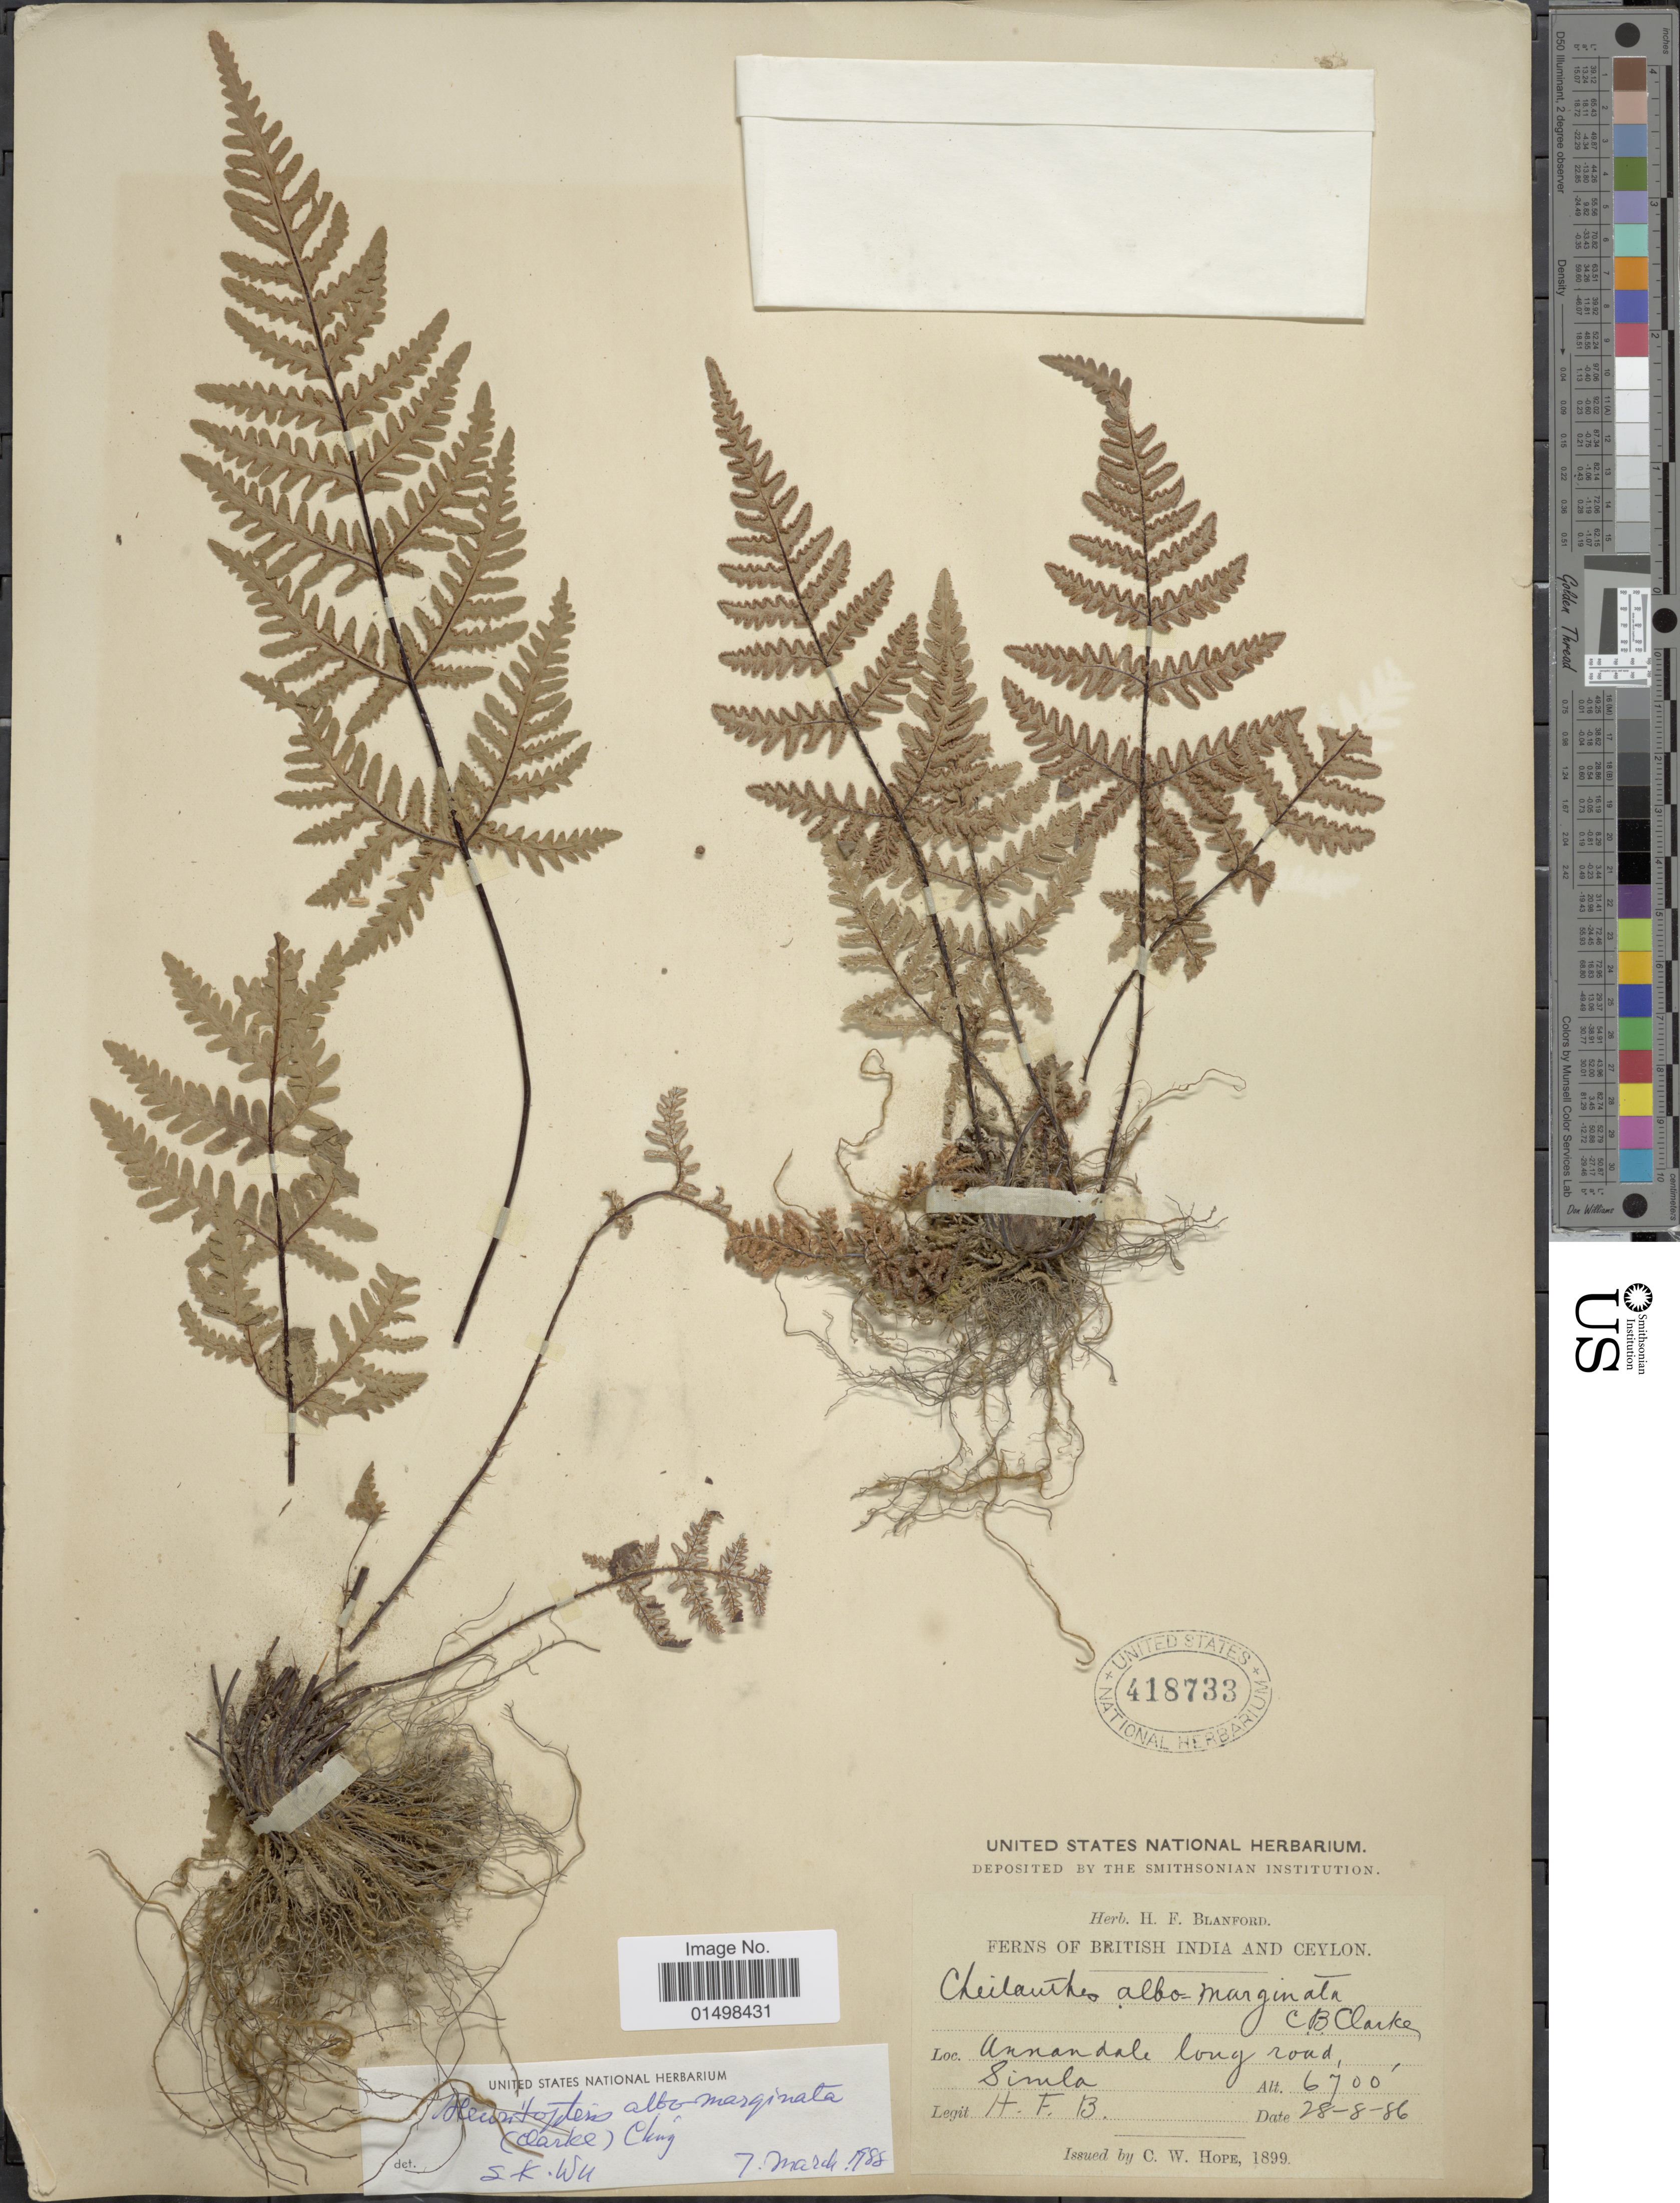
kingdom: Plantae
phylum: Tracheophyta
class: Polypodiopsida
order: Polypodiales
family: Pteridaceae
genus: Aleuritopteris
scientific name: Aleuritopteris albomarginata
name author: (C.B. Clarke) Ching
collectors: H. Blanford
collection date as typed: Transcribed d/m/y: 28/8/86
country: India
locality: Ferns of British India and Ceylon, Annandale long road, Shimla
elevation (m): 2042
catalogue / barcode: US 418733